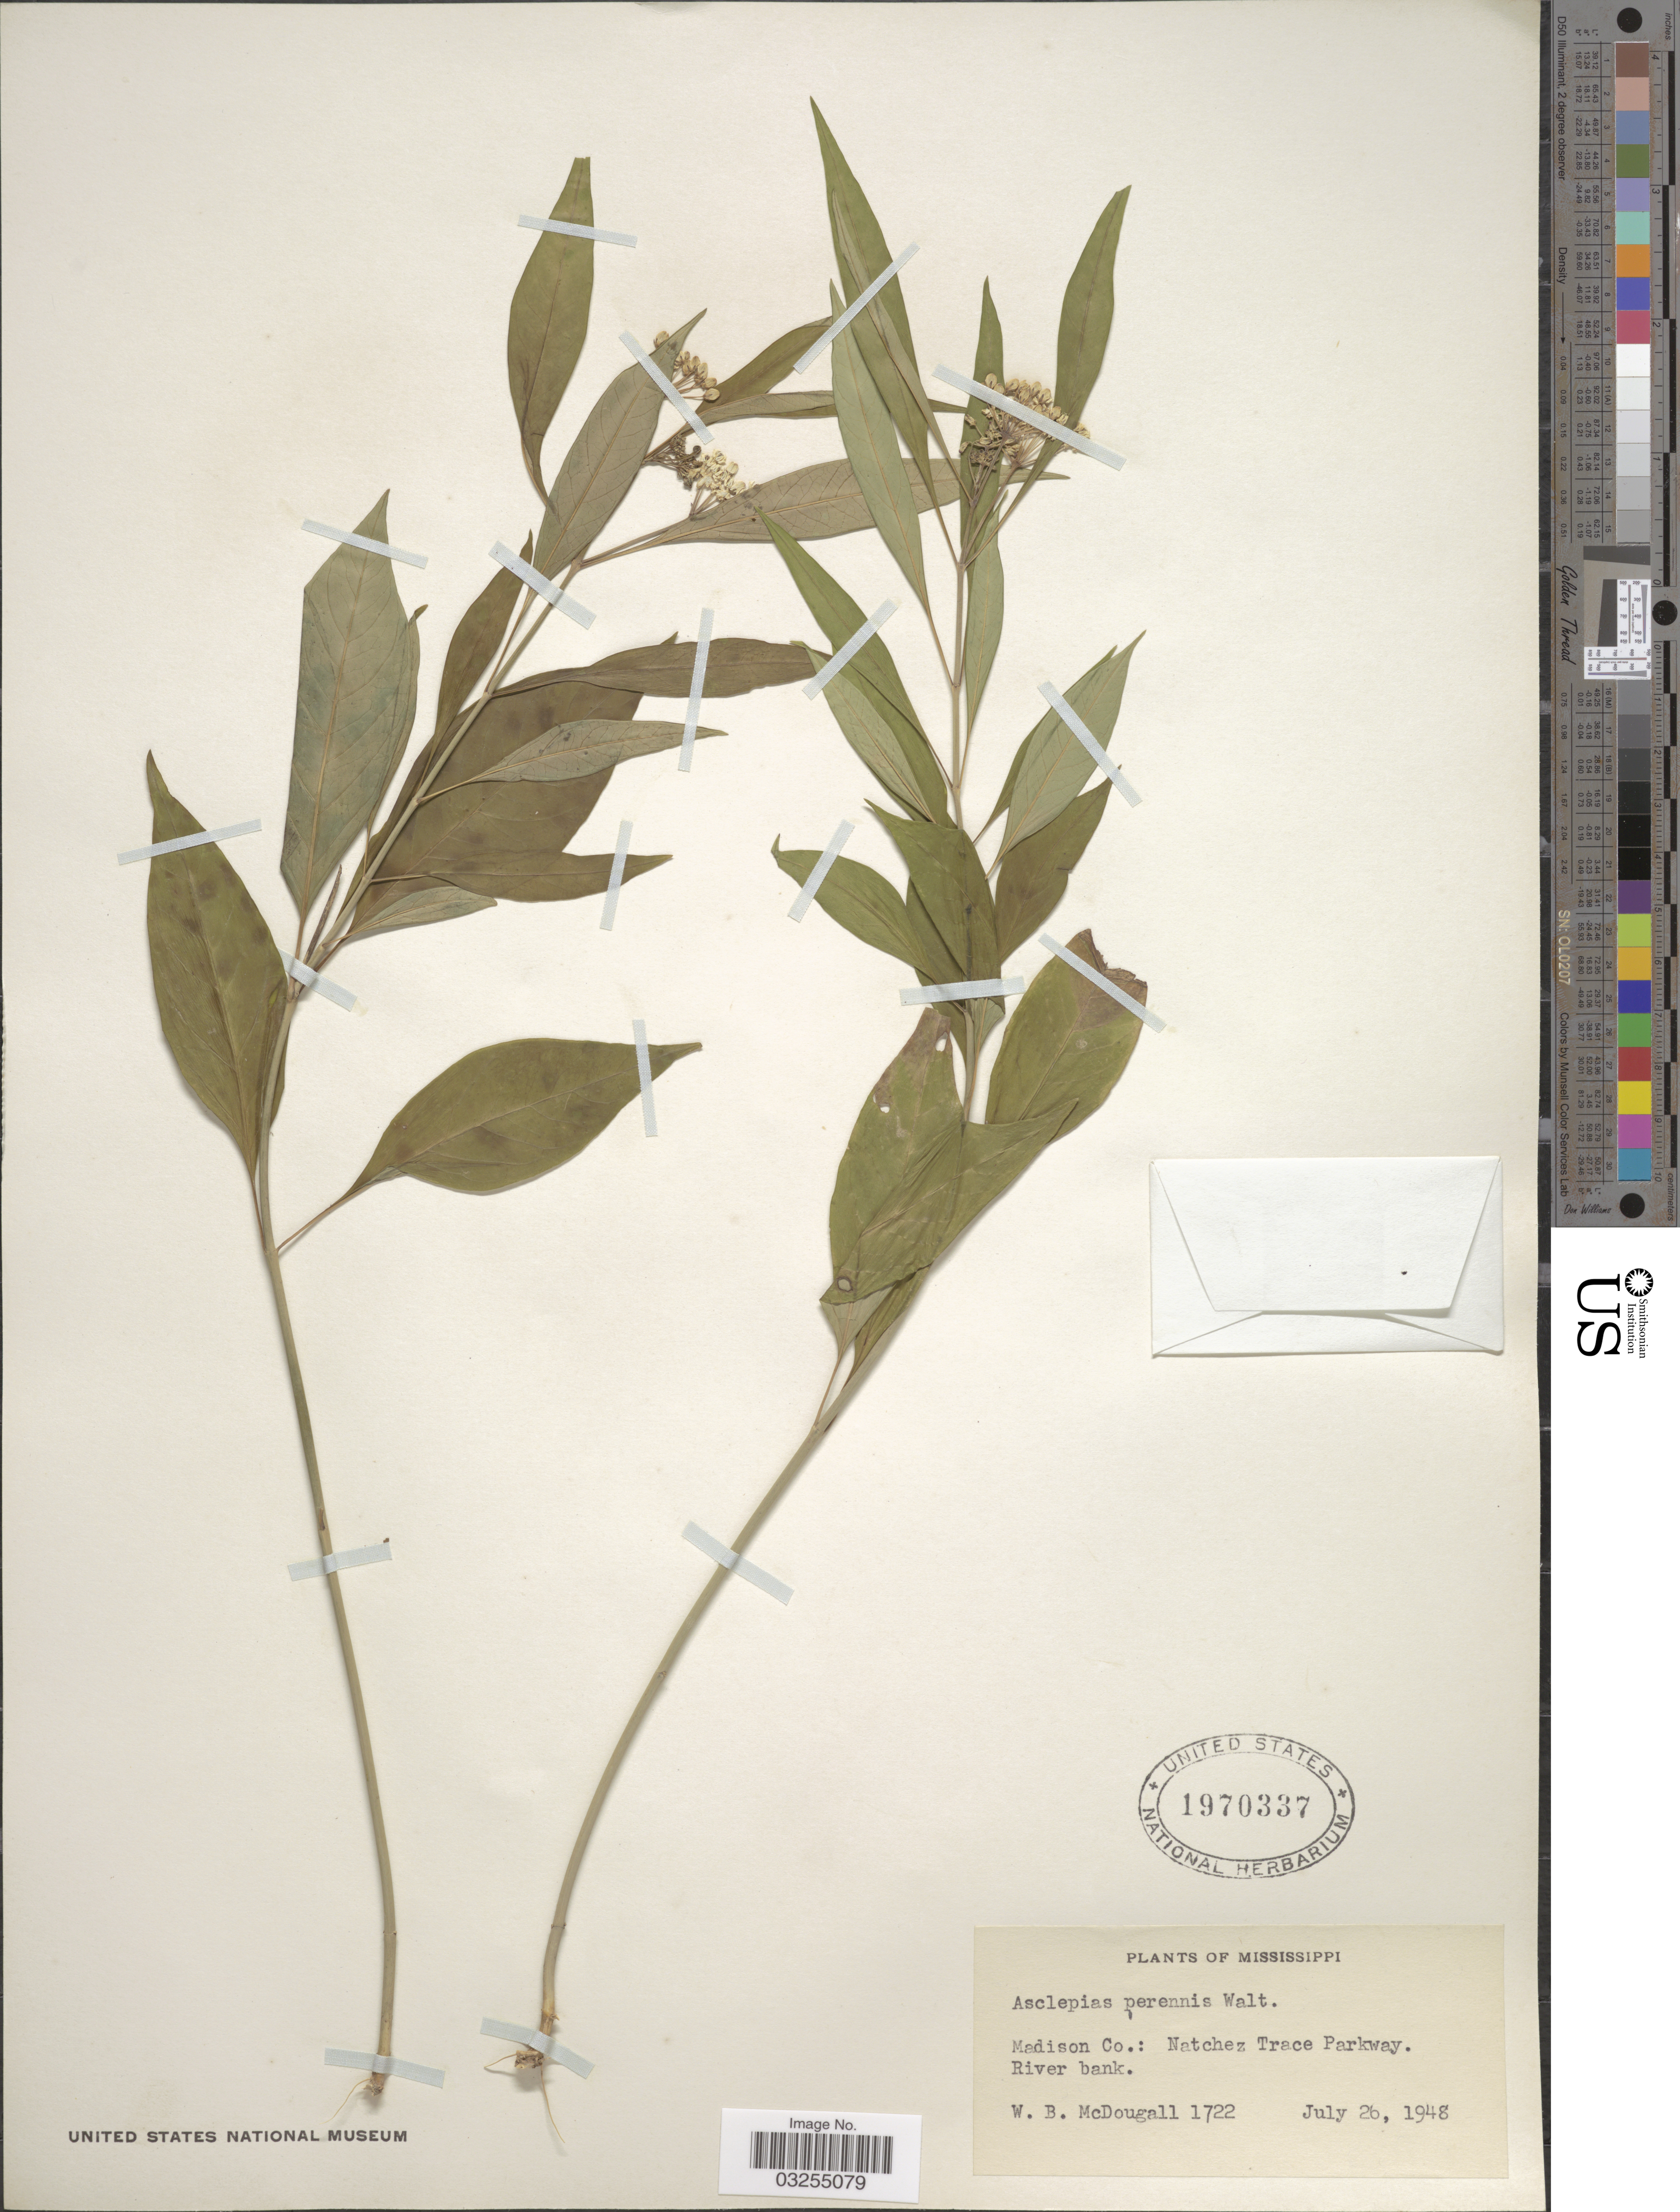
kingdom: Plantae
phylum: Tracheophyta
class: Magnoliopsida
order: Gentianales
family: Apocynaceae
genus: Asclepias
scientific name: Asclepias perennis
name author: Walter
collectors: W. B. McDougall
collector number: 1722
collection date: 1948-07-26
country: United States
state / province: Mississippi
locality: Madison Co.: Natchez Trace Parkway. River bank.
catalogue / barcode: US 1970337